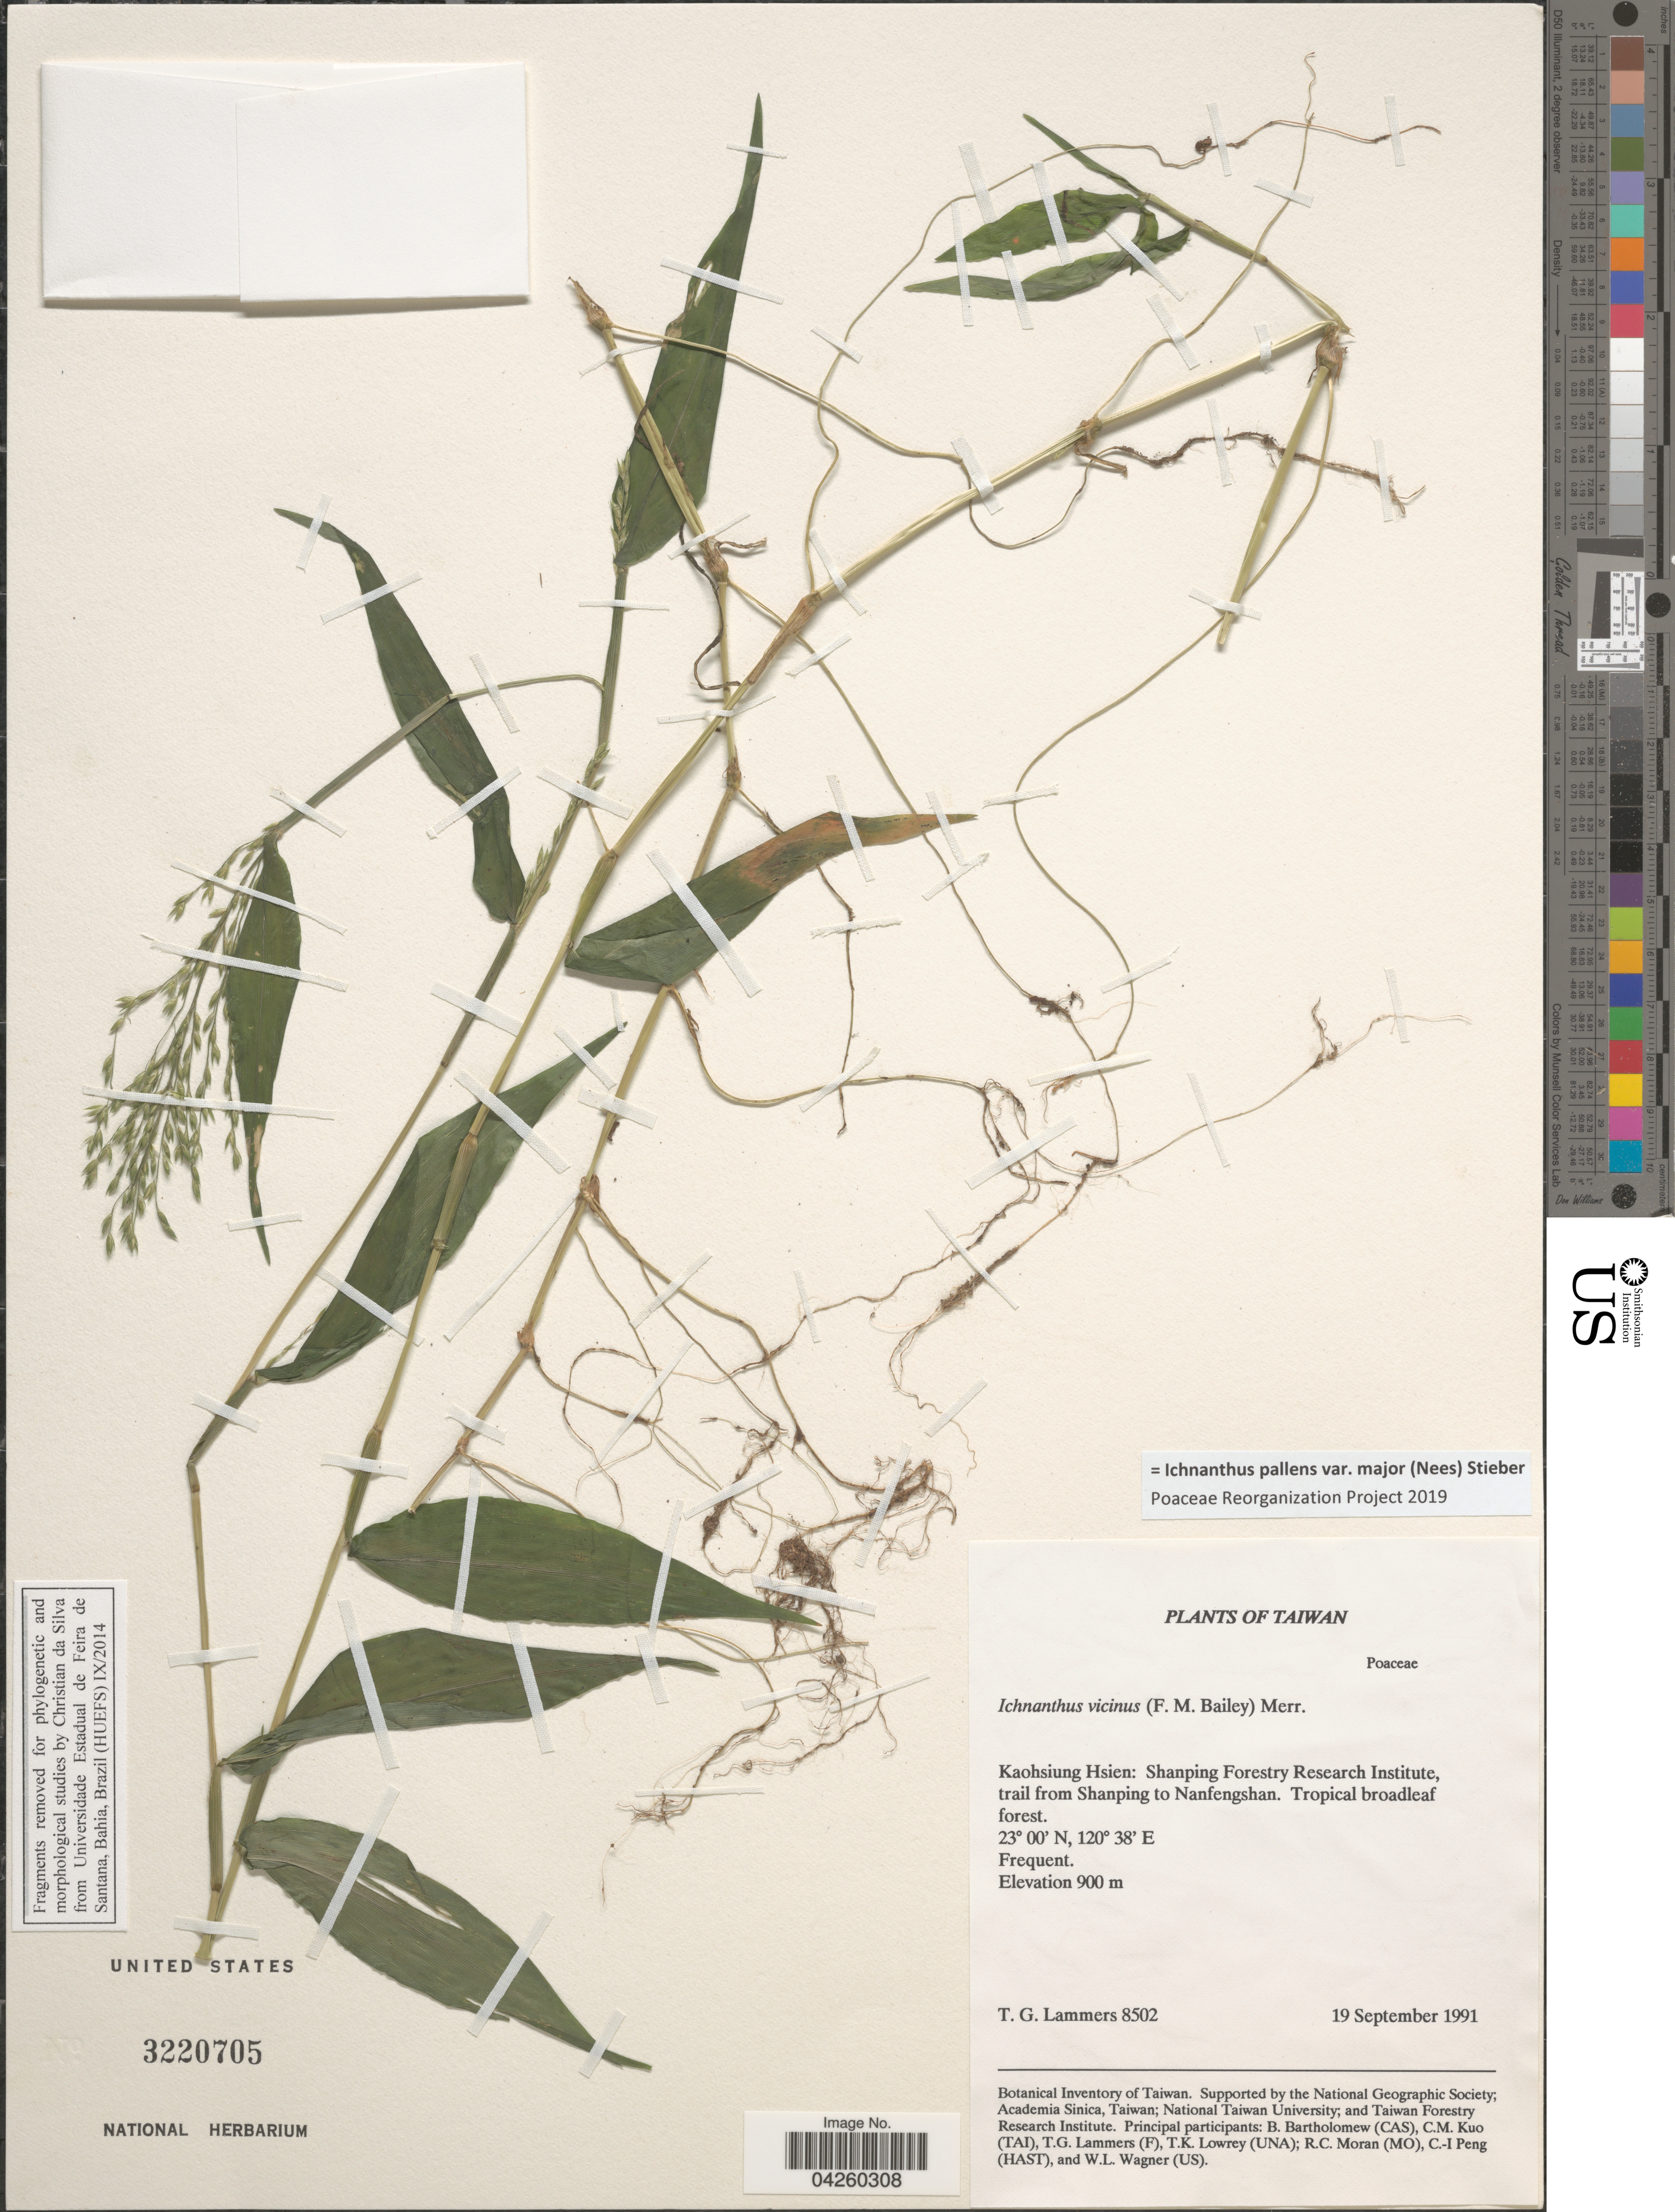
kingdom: Plantae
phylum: Tracheophyta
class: Liliopsida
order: Poales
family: Poaceae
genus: Ichnanthus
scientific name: Ichnanthus pallens var. major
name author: (Nees) Stieber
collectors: T. Lammers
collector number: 8502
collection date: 1991-09-19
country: Taiwan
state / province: Kaohsiung City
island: Taiwan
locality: Kaohsiung Hsieng: Shanping Forestry Research Institute, trail from Shanping to Nanfengshan.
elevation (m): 900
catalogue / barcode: US 3220705